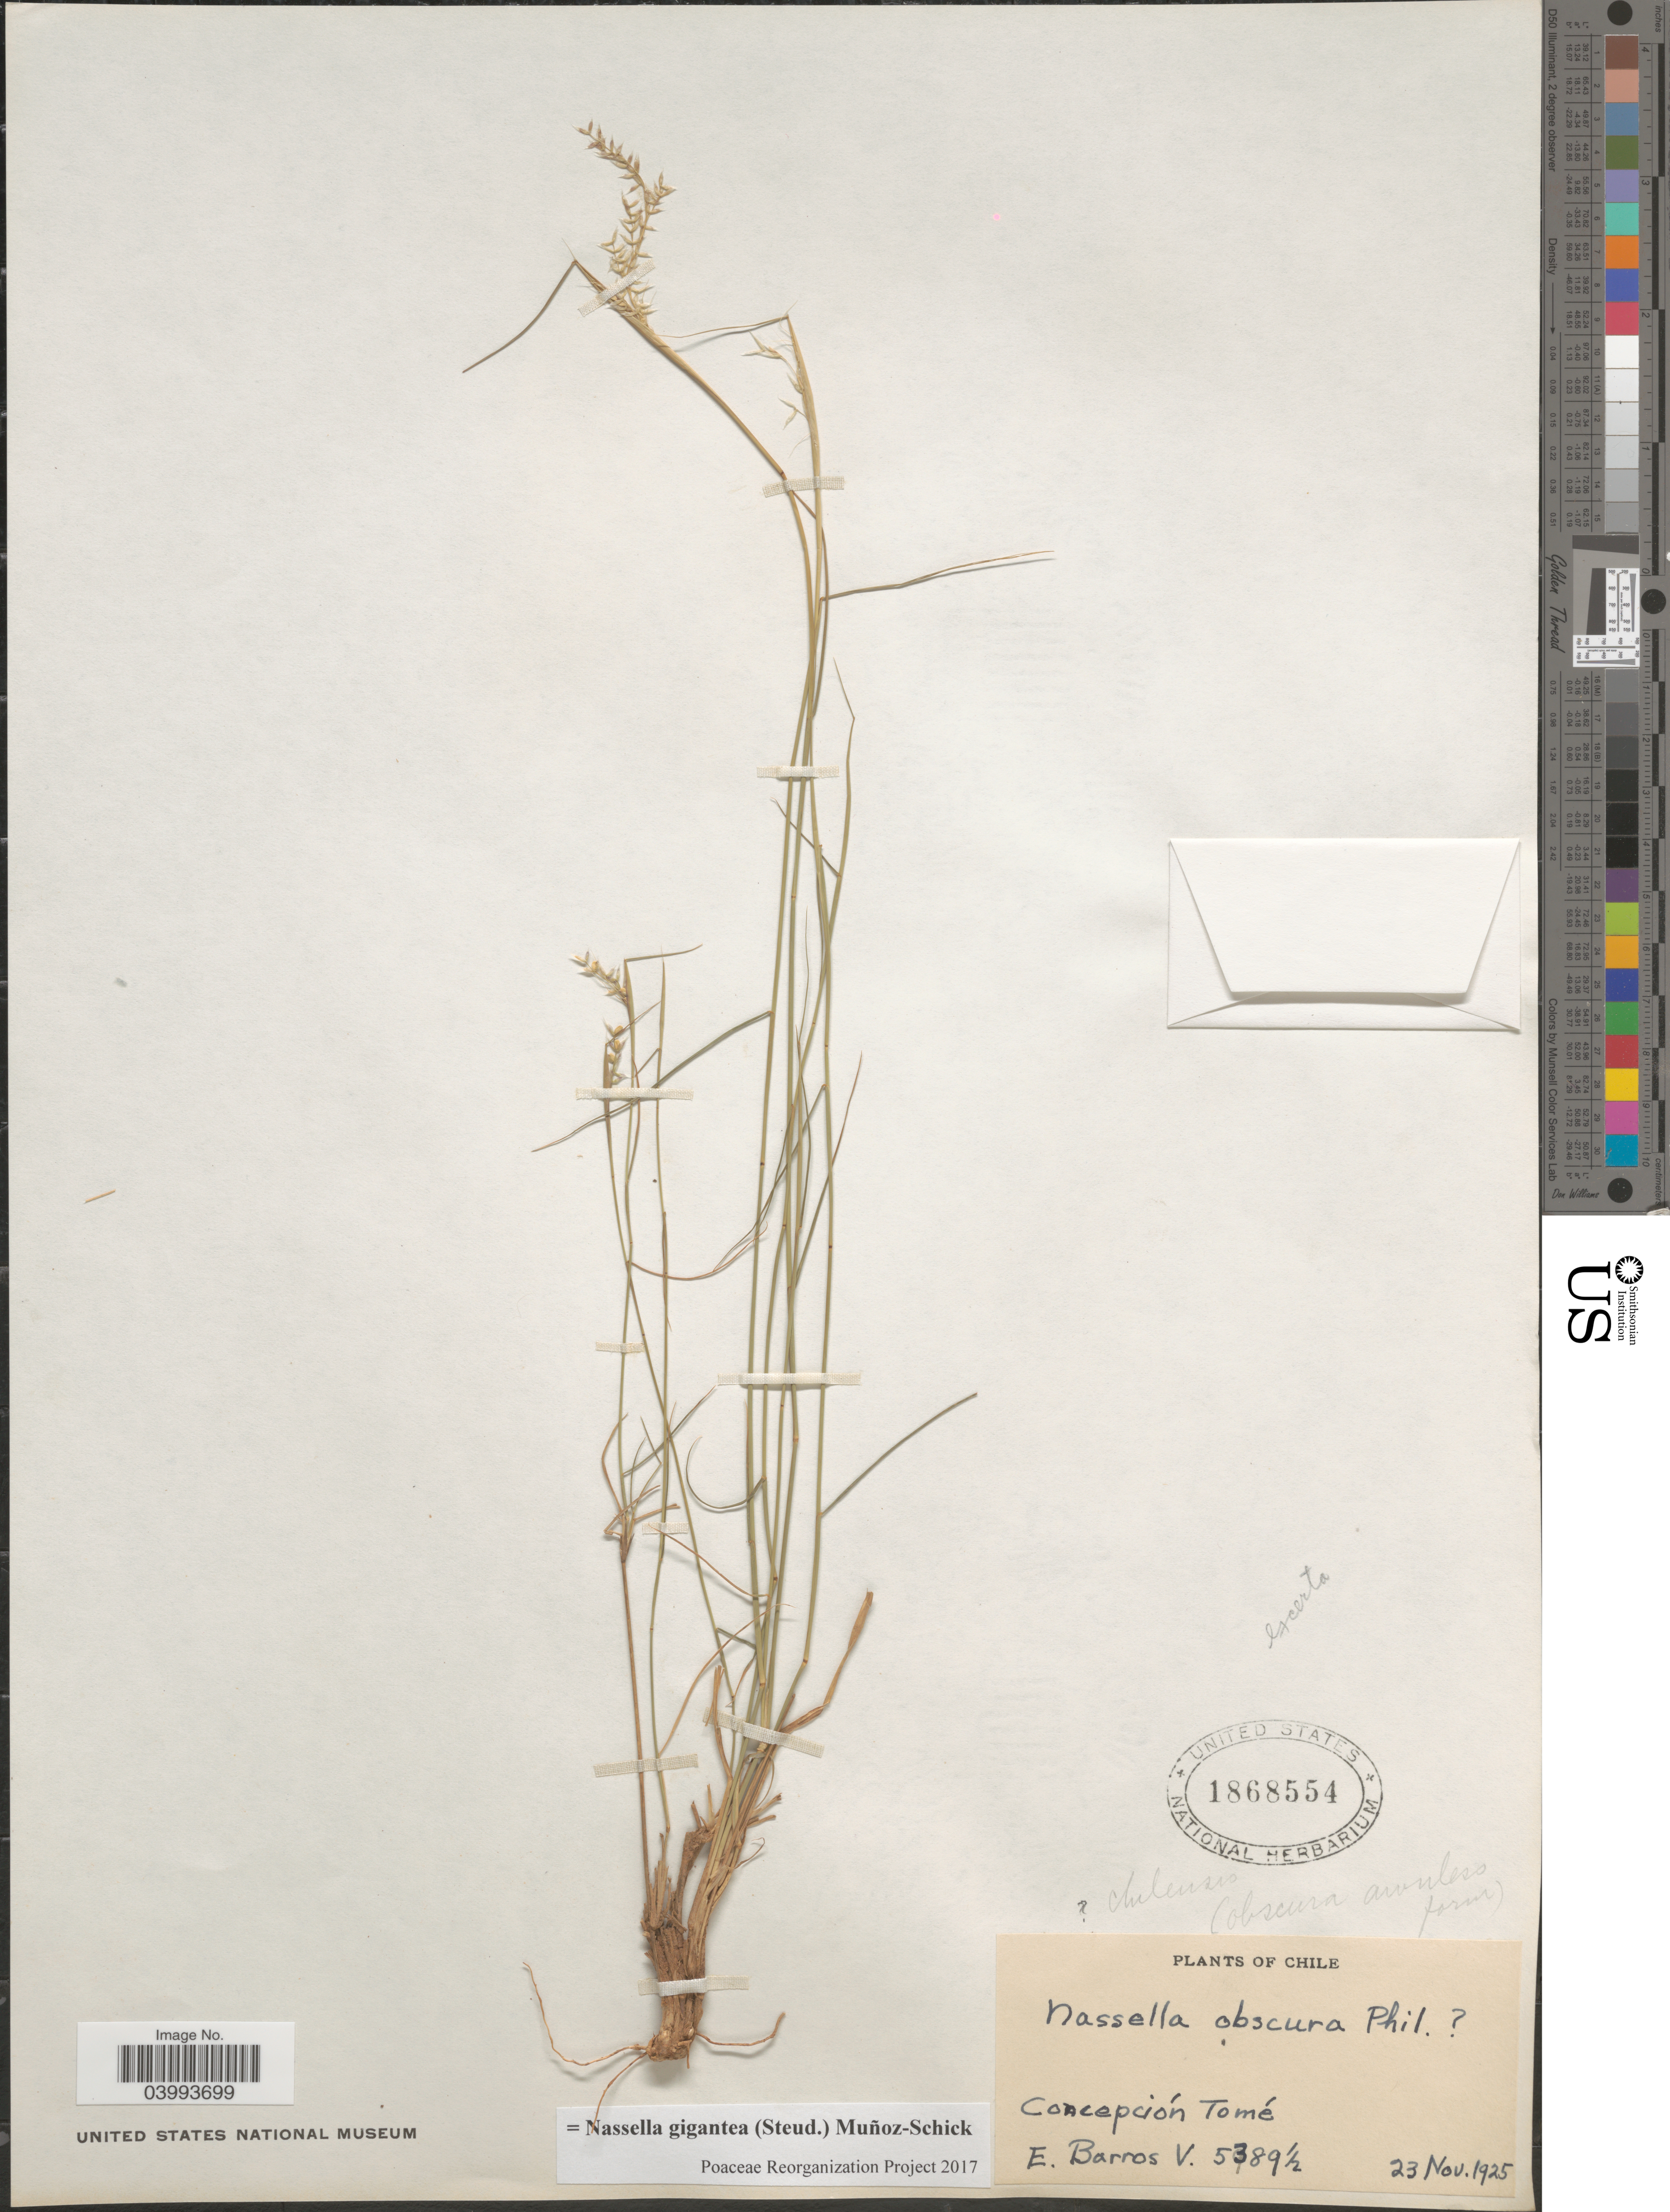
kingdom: Plantae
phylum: Tracheophyta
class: Liliopsida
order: Poales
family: Poaceae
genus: Nassella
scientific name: Nassella gigantea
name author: (Steud.) Muñoz-Schick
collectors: E. Barros V.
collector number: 5389½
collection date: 1925-11-23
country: Chile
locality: Concepción Tomé.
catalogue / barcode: US 1868554